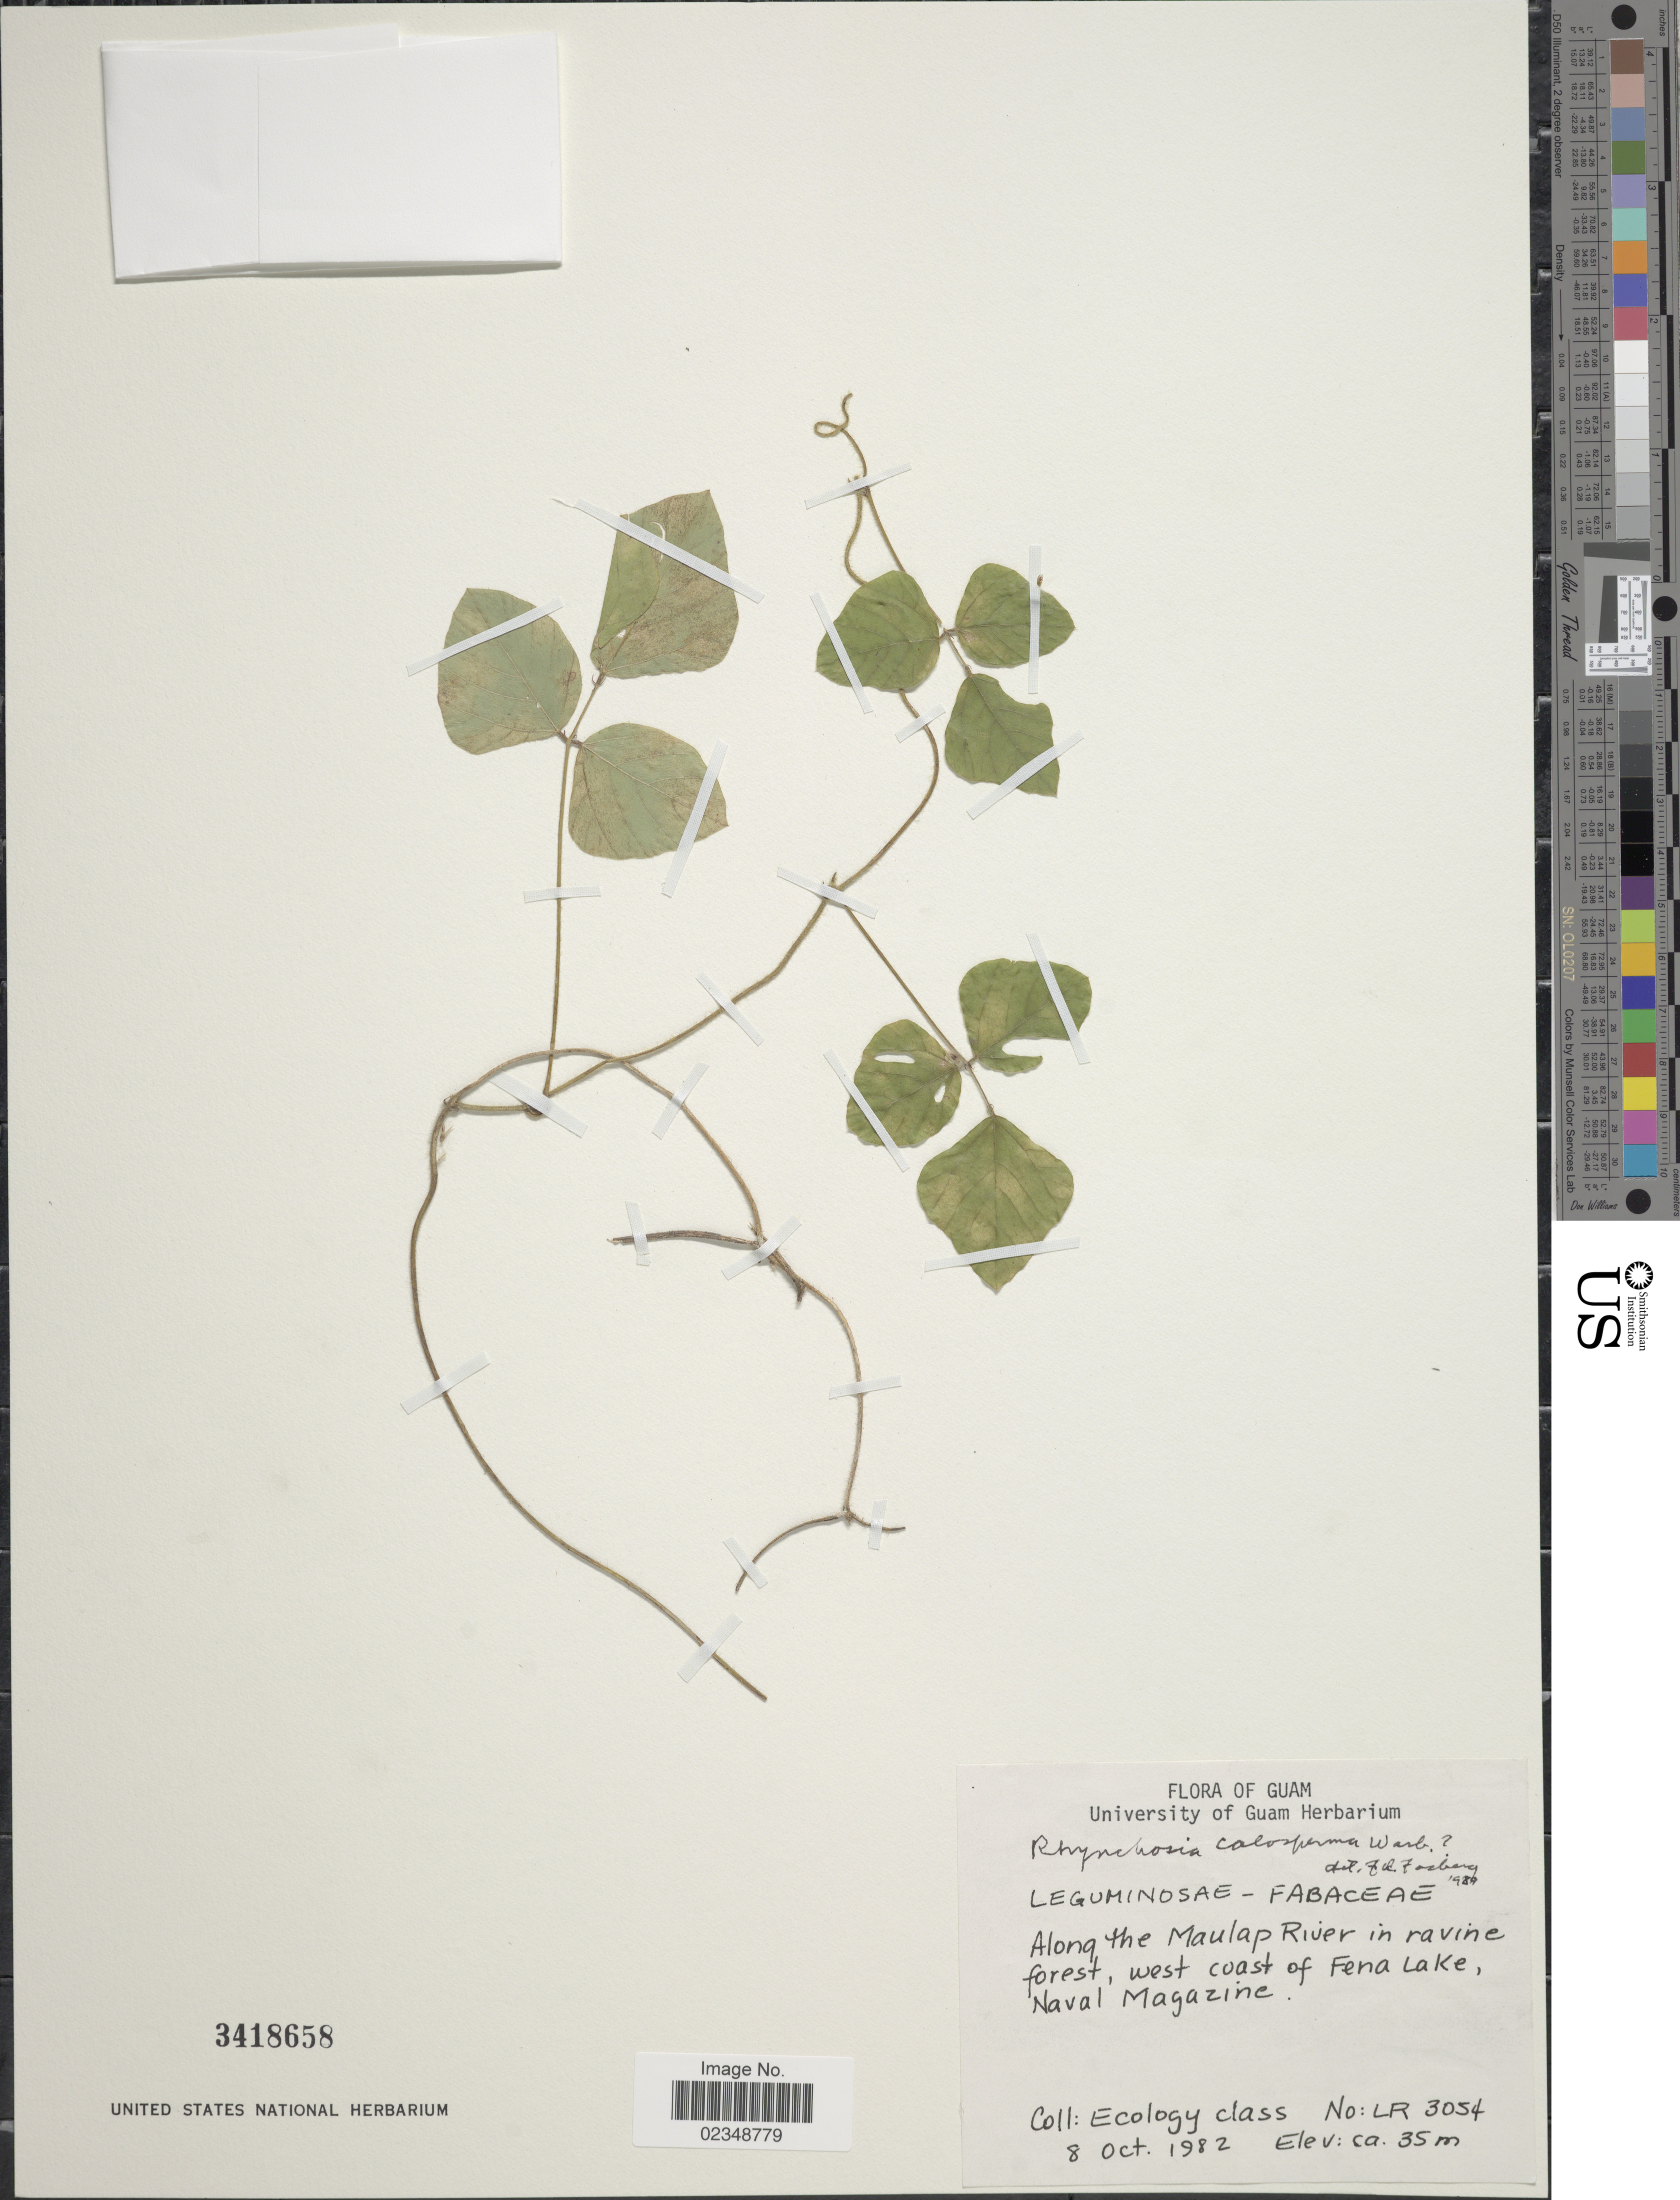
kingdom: Plantae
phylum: Tracheophyta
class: Magnoliopsida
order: Fabales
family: Fabaceae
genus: Rhynchosia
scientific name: Rhynchosia calosperma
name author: Warb.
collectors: Ecology class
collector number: LR3054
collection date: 1982-10-08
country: Guam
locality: Along the Maulap River in ravine forest, west coast of Fena Lake, Naval Magazine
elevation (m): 35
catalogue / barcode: US 3418658